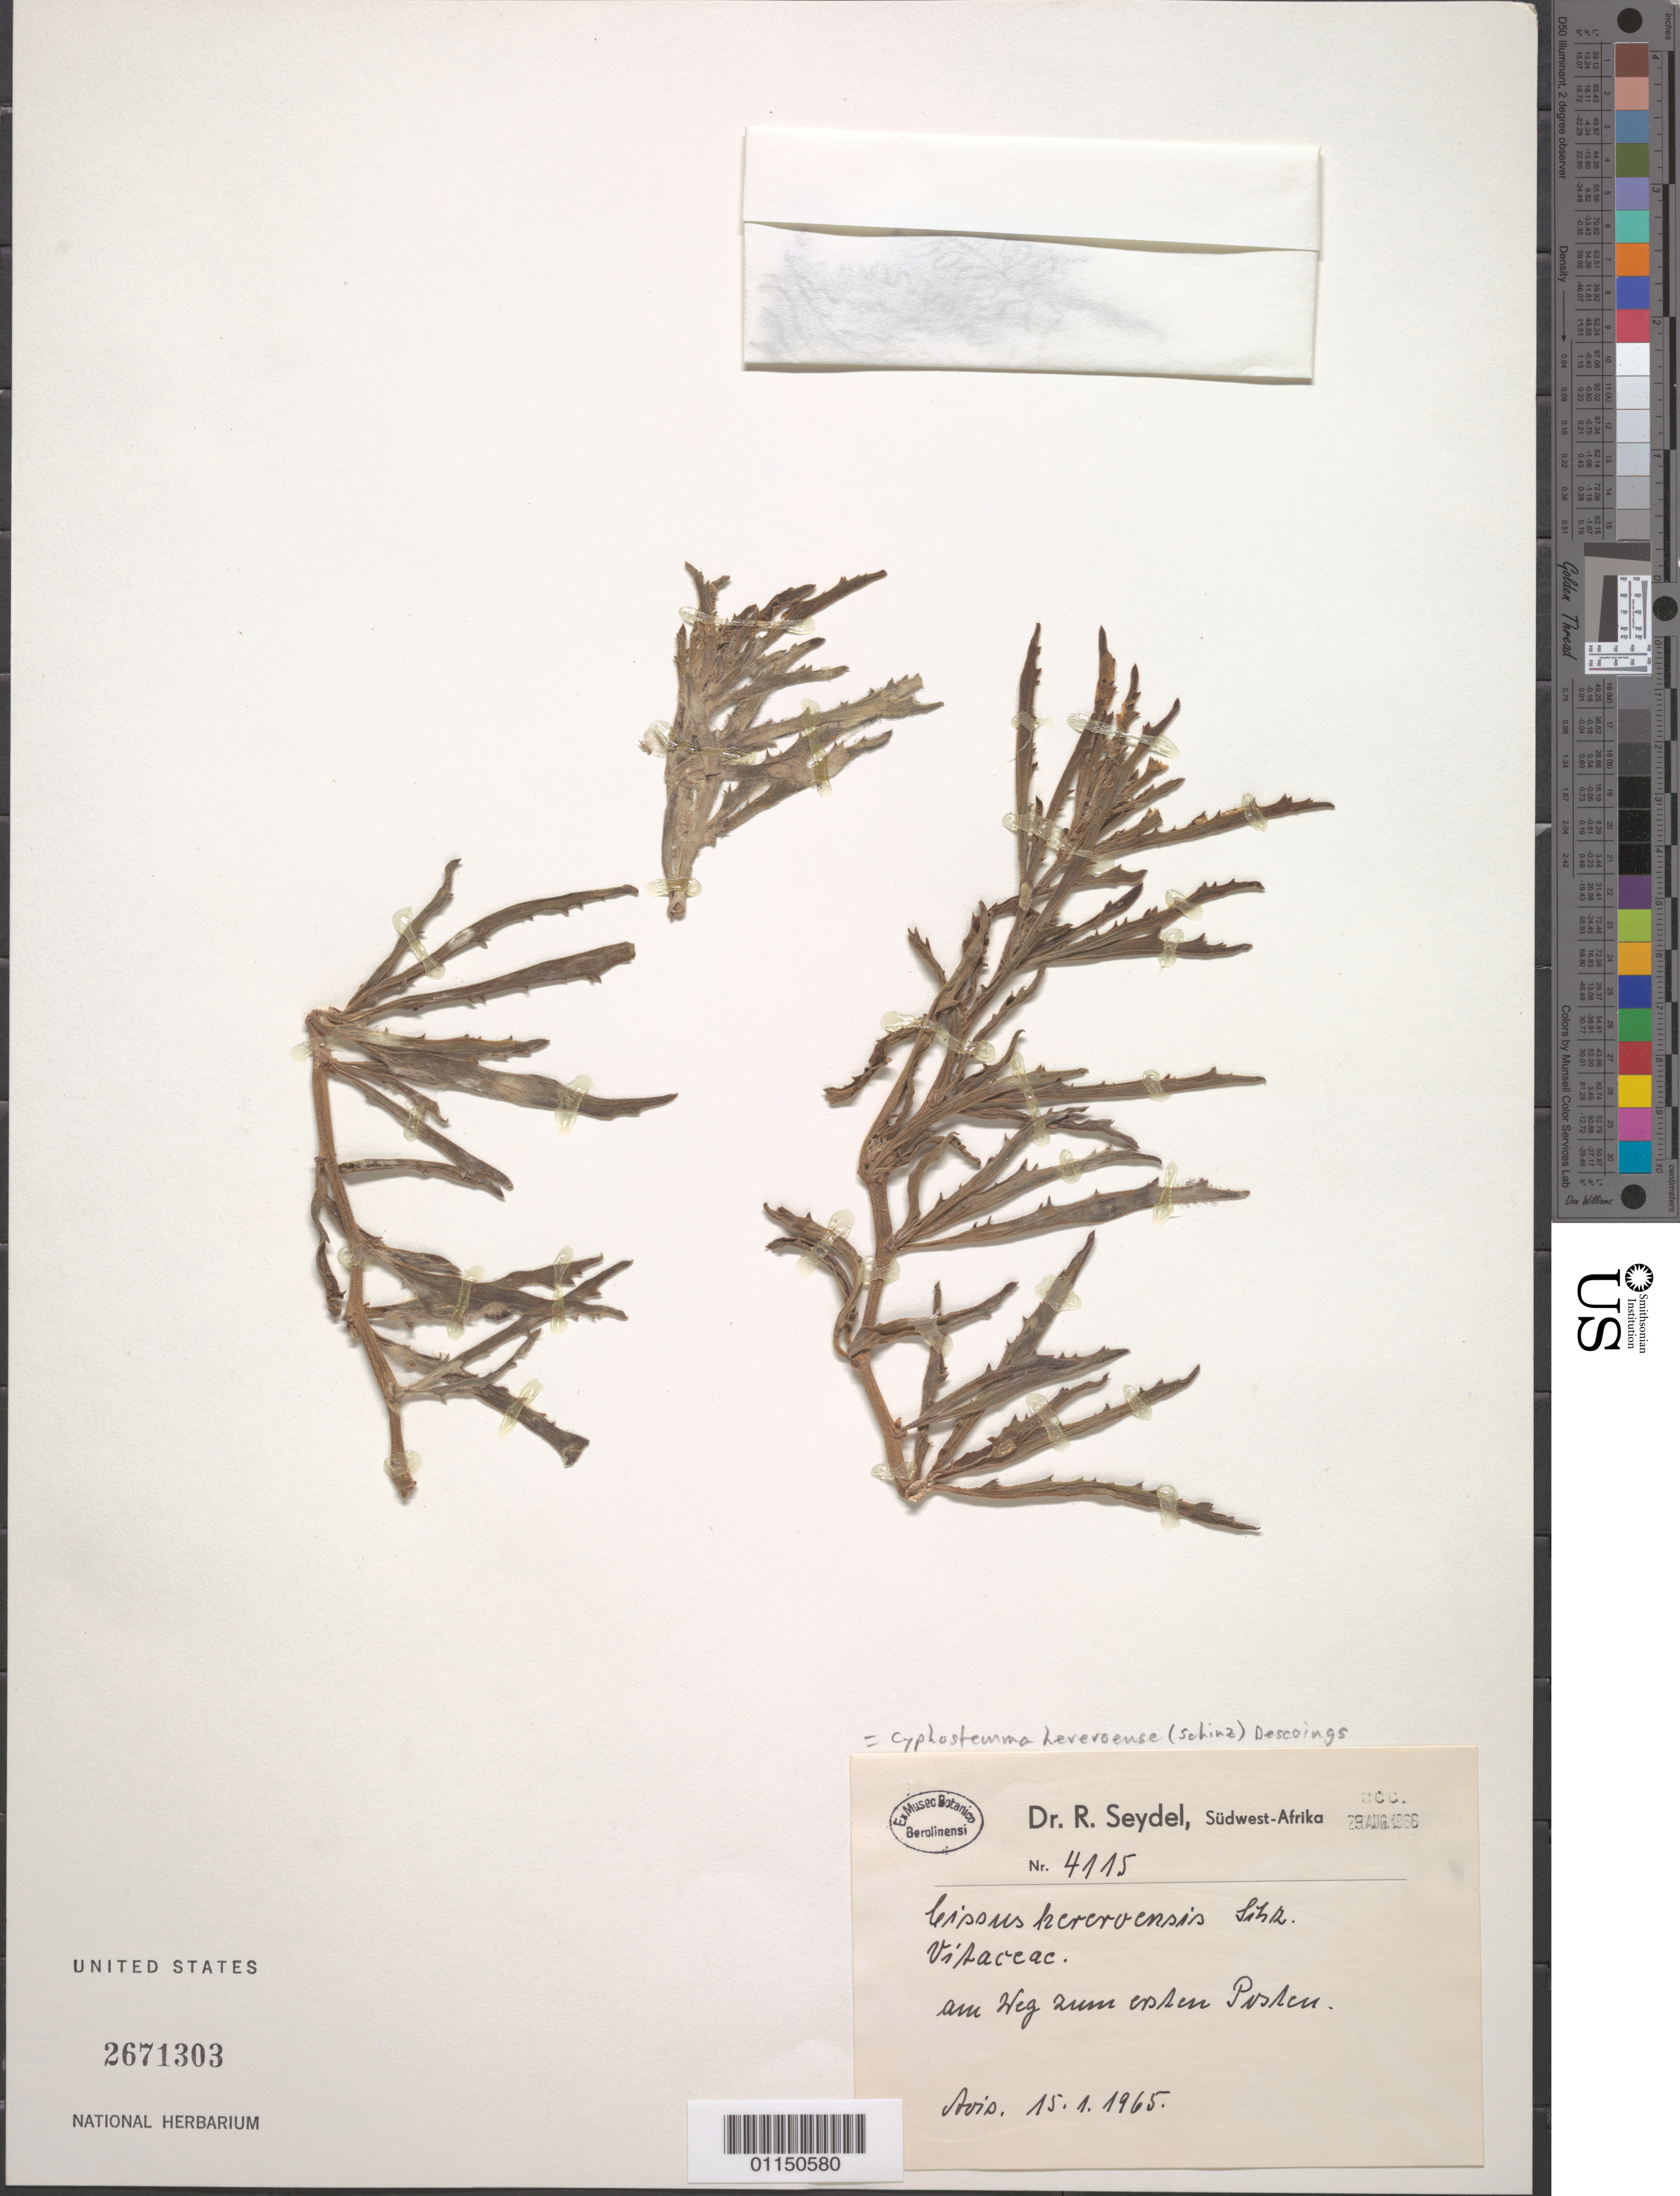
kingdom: Plantae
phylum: Tracheophyta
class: Magnoliopsida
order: Vitales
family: Vitaceae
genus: Cyphostemma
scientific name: Cyphostemma hereroense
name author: (Schinz) Desc.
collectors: R. Seydel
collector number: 4115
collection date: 1965-01-15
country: Namibia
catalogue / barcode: US 2671303